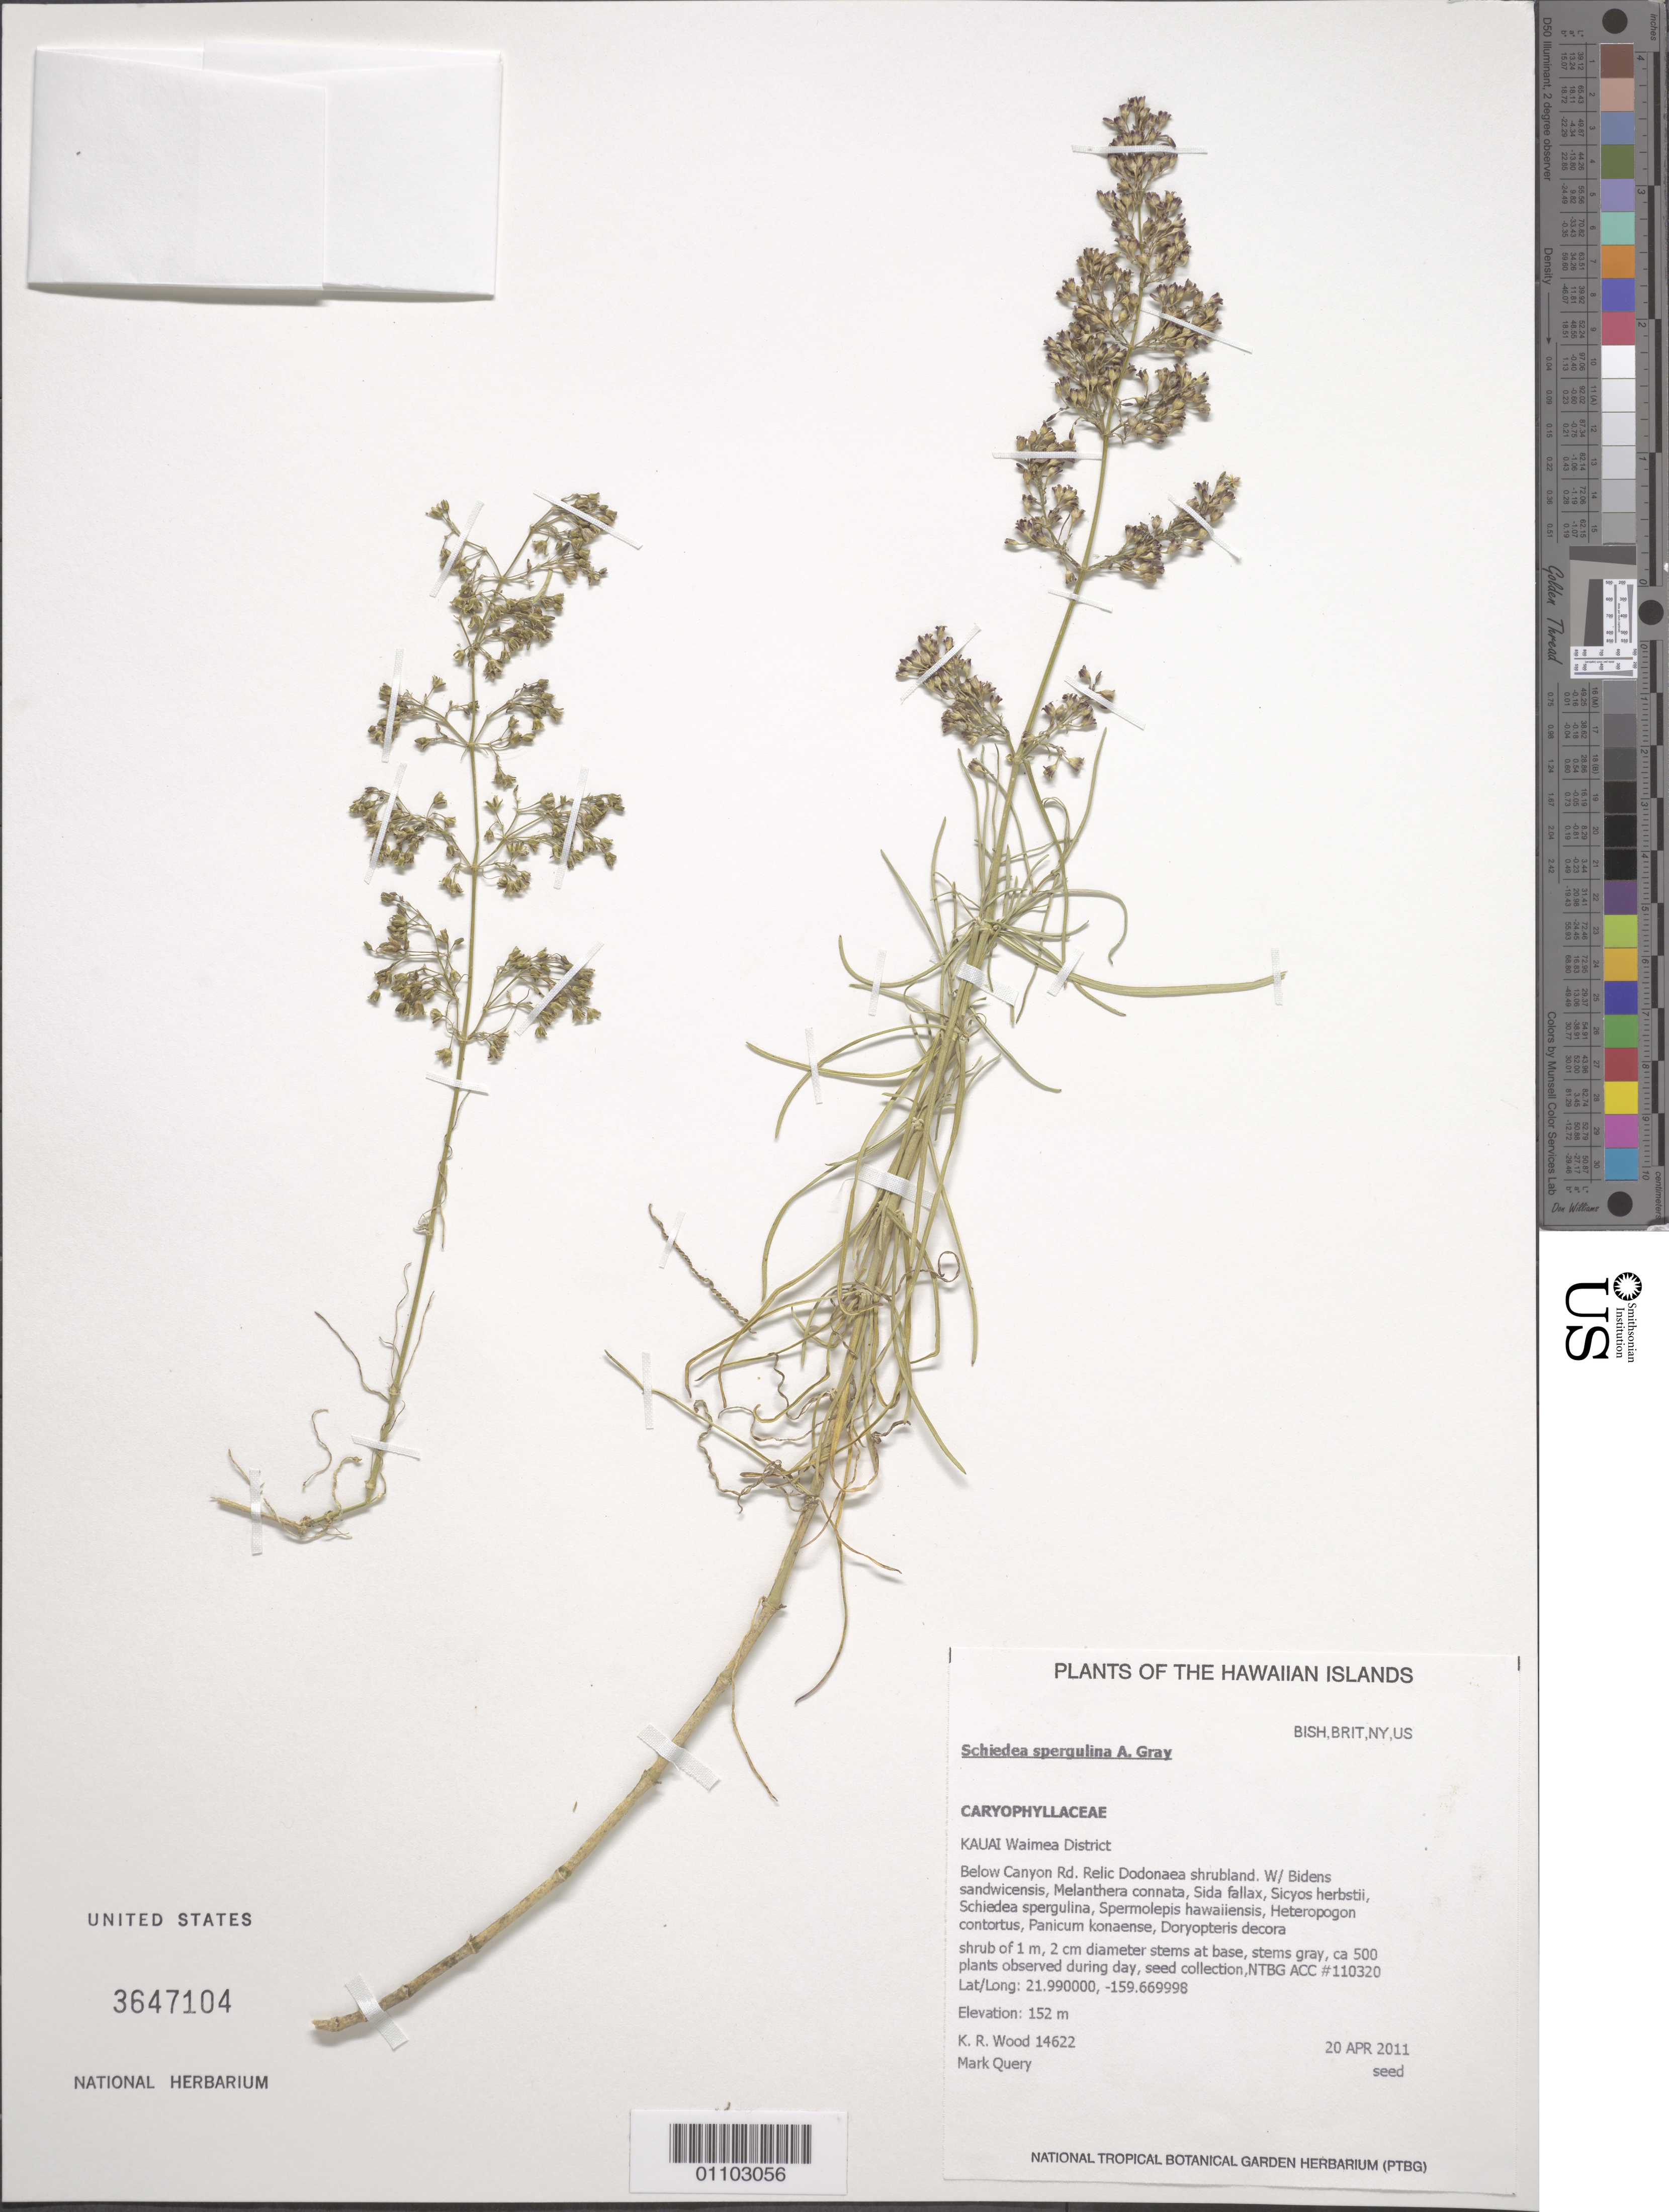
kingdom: Plantae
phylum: Tracheophyta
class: Magnoliopsida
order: Caryophyllales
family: Caryophyllaceae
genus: Schiedea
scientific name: Schiedea spergulina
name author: A. Gray in Wilkes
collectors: K. R. Wood & M. Query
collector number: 14622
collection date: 2011-04-20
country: United States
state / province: Hawaii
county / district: Kauai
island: Kaua'i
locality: Waimea District, below Canyon Road.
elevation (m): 152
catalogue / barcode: US 3647104